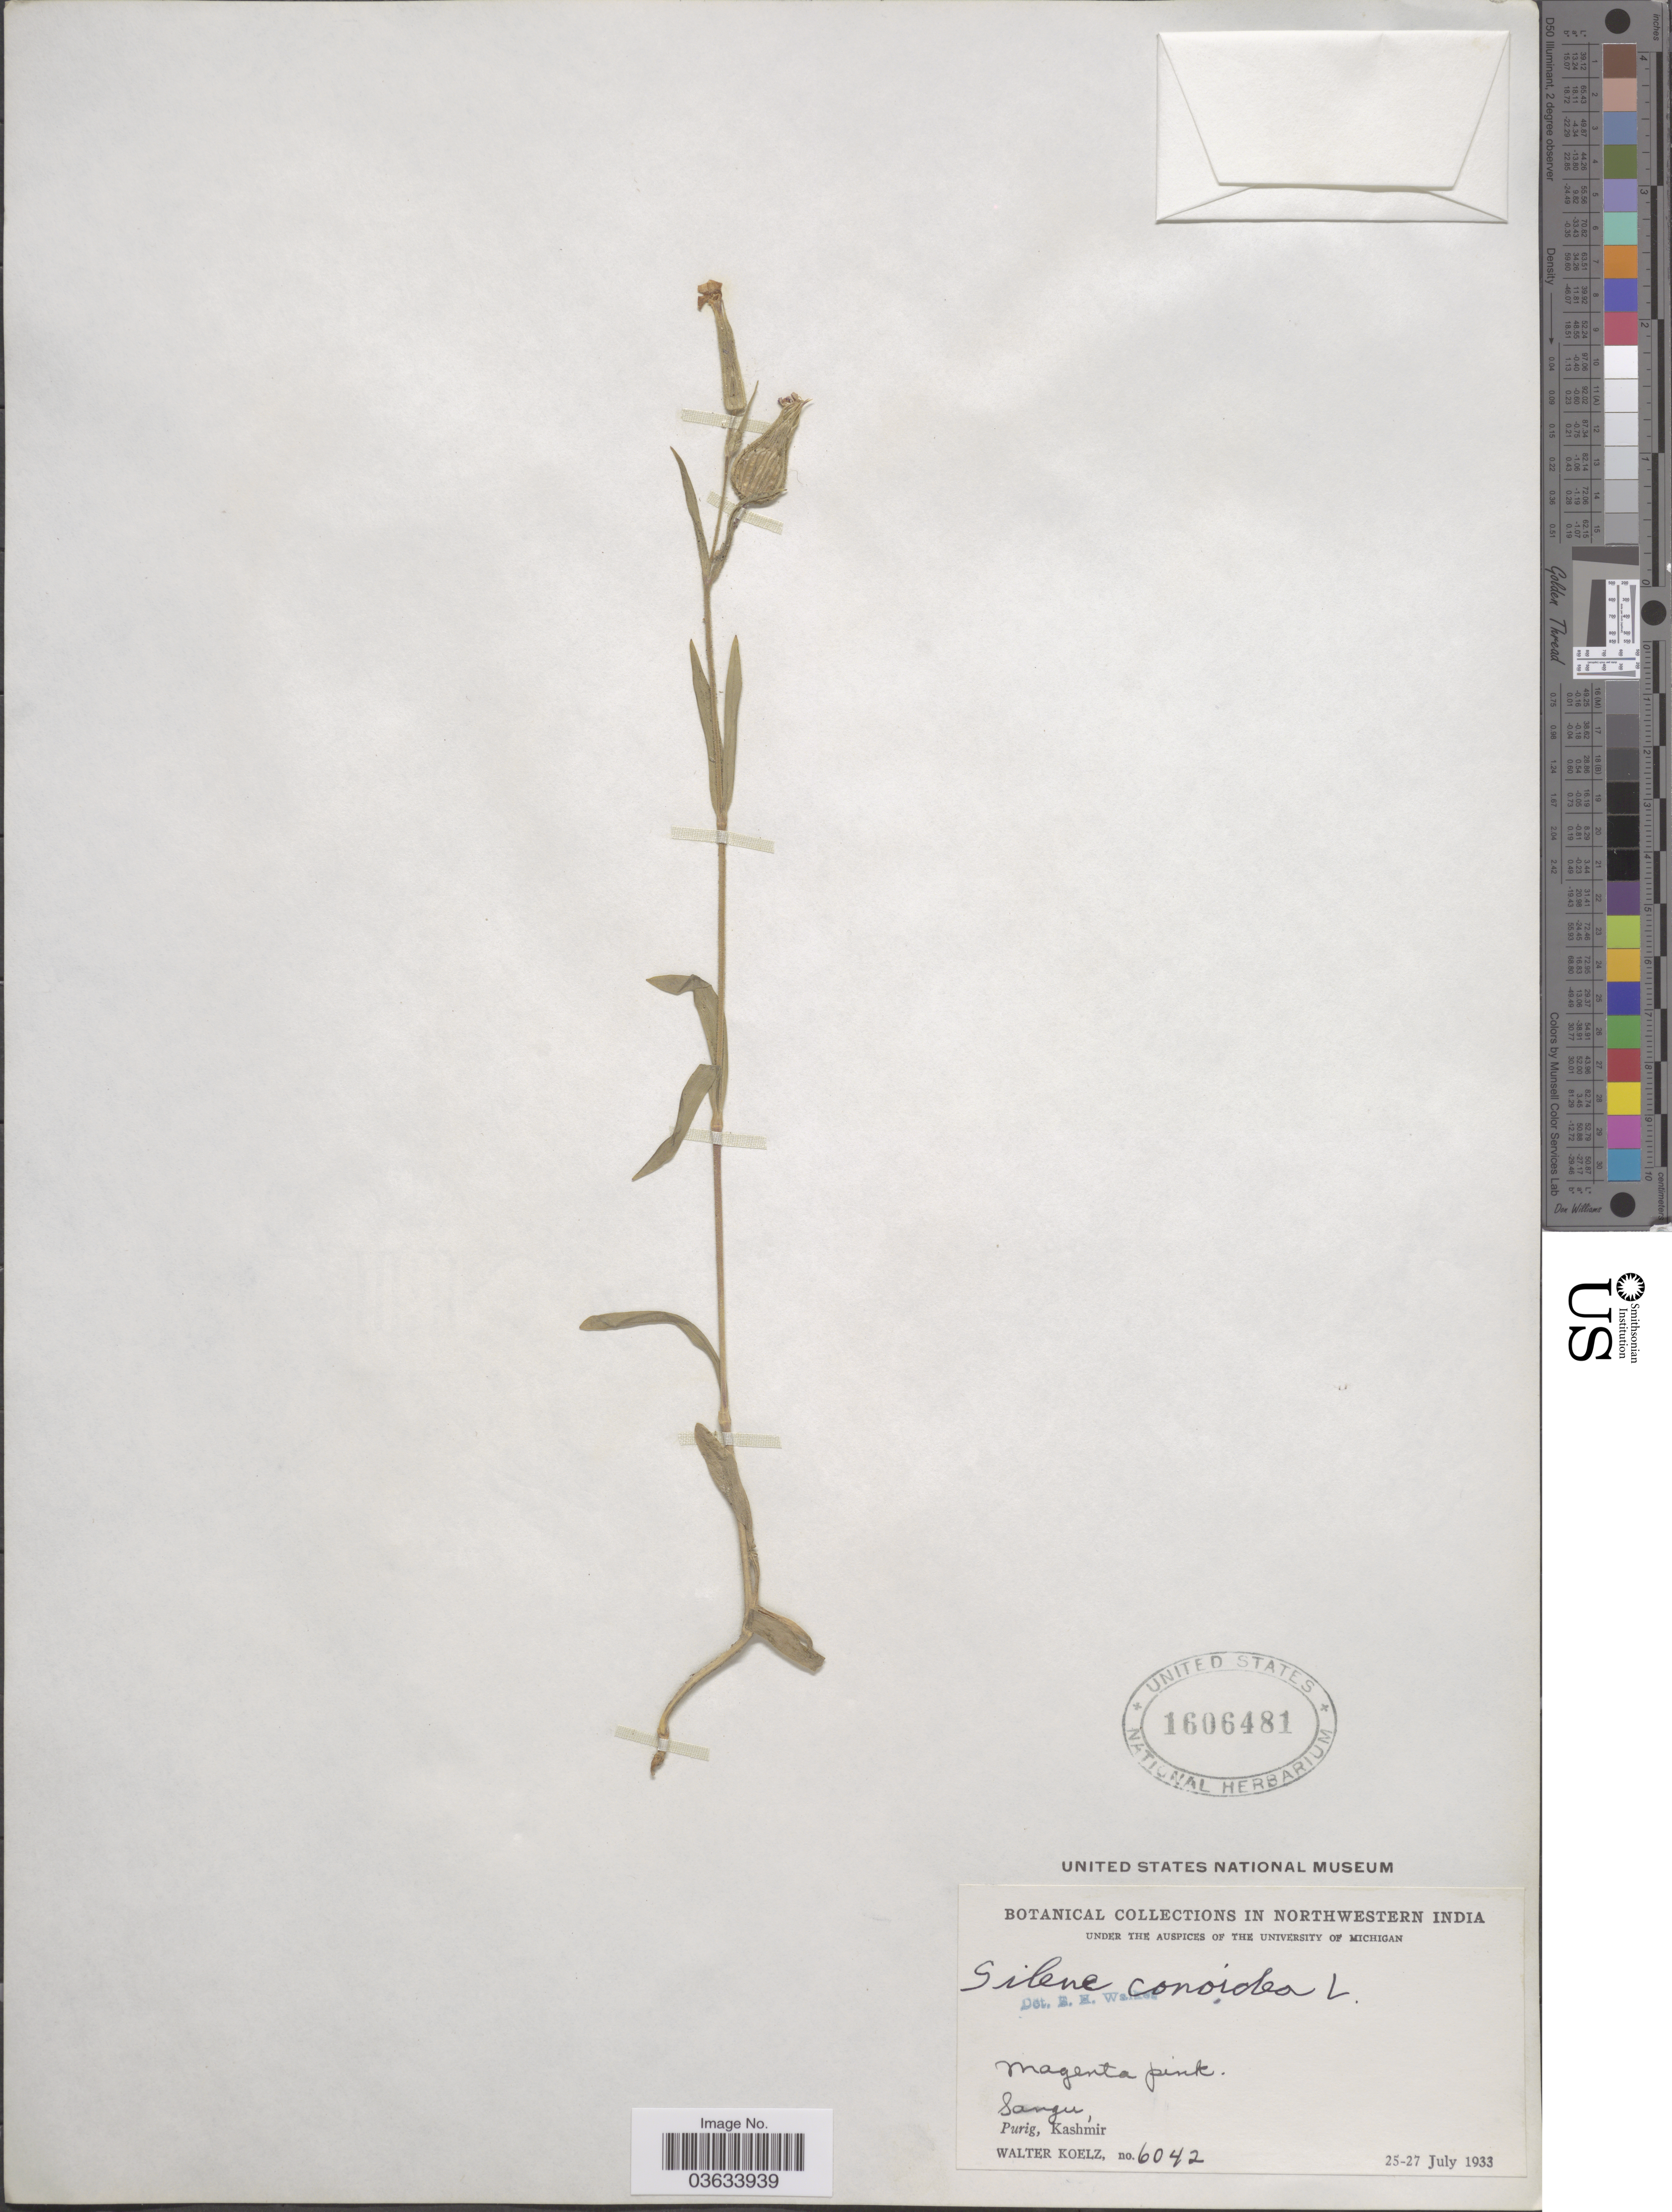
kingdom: Plantae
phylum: Tracheophyta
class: Magnoliopsida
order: Caryophyllales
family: Caryophyllaceae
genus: Silene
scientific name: Silene conoidea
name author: L.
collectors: W. N. Koelz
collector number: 6042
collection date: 1933-07-25/1933-07-27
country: India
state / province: Jammu and Kashmir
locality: Northwestern India. Sangu, Purig, Kashmir.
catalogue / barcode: US 1606481